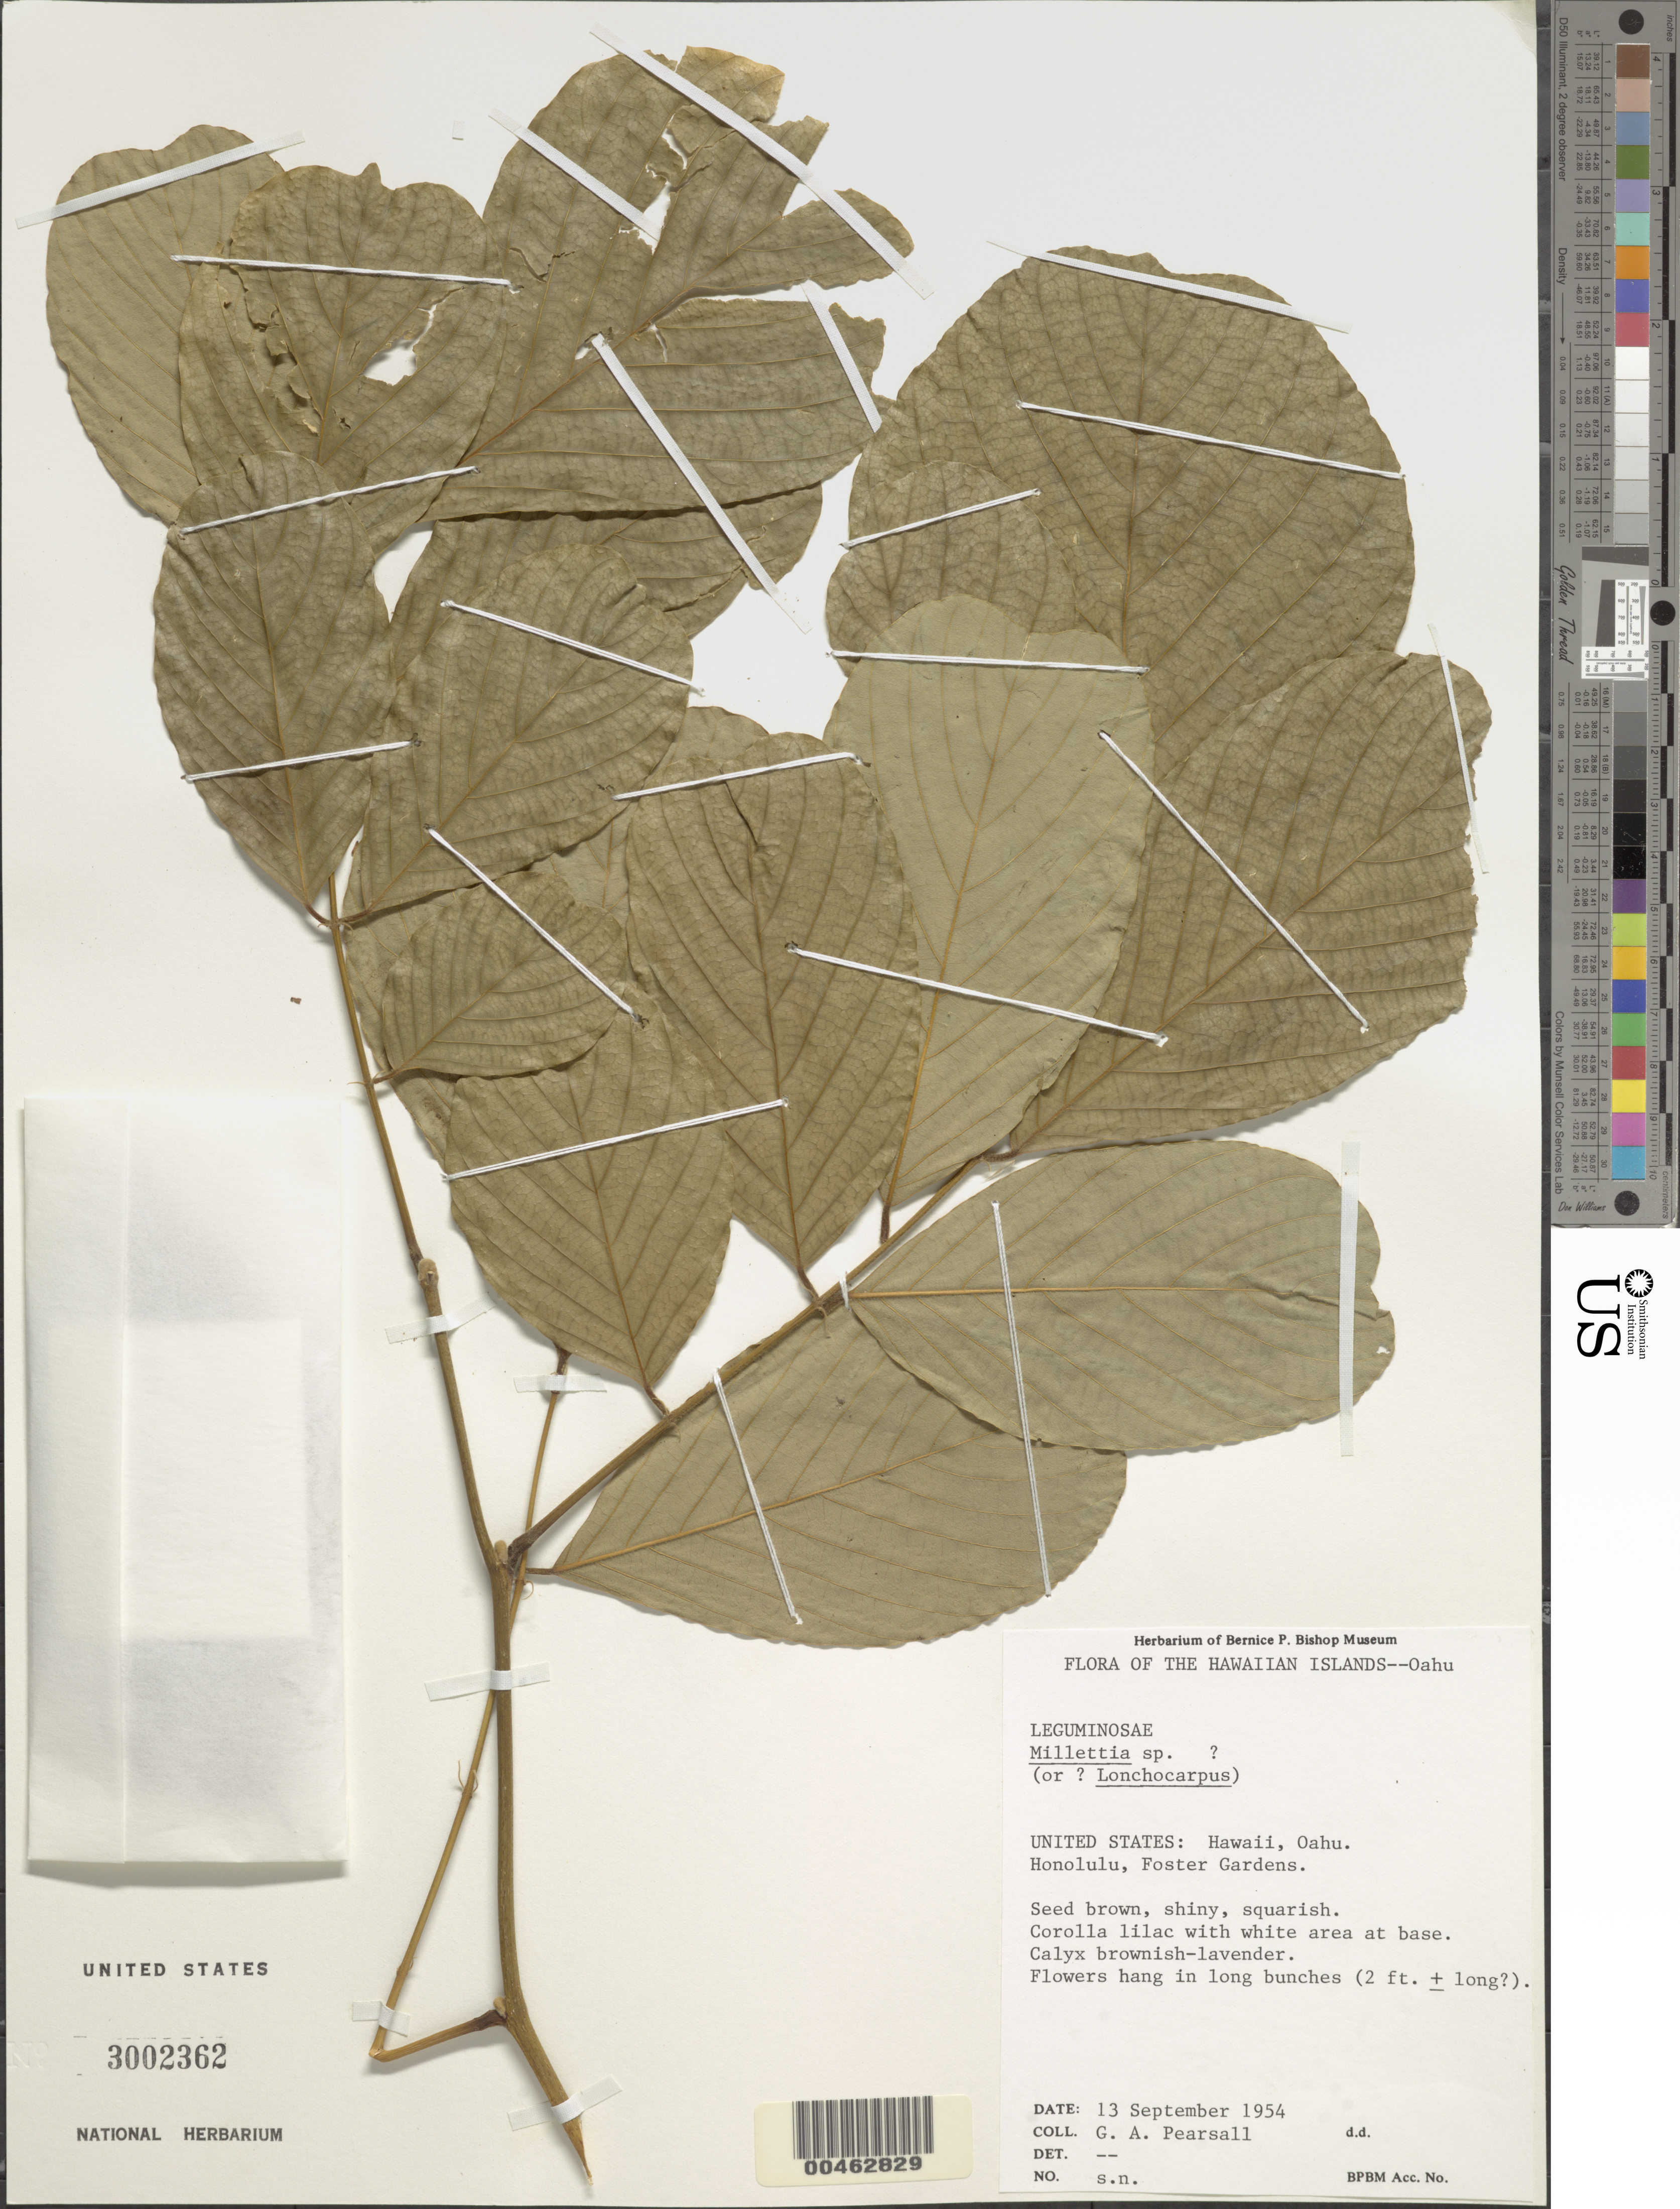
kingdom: Plantae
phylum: Tracheophyta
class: Magnoliopsida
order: Fabales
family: Fabaceae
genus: Millettia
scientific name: Millettia sp.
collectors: G. Pearsall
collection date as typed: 13 Sep 1954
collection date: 1954-09-13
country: United States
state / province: Hawaii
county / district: Honolulu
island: Oahu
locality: Honolulu, Foster Gardens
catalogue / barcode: US 3002362